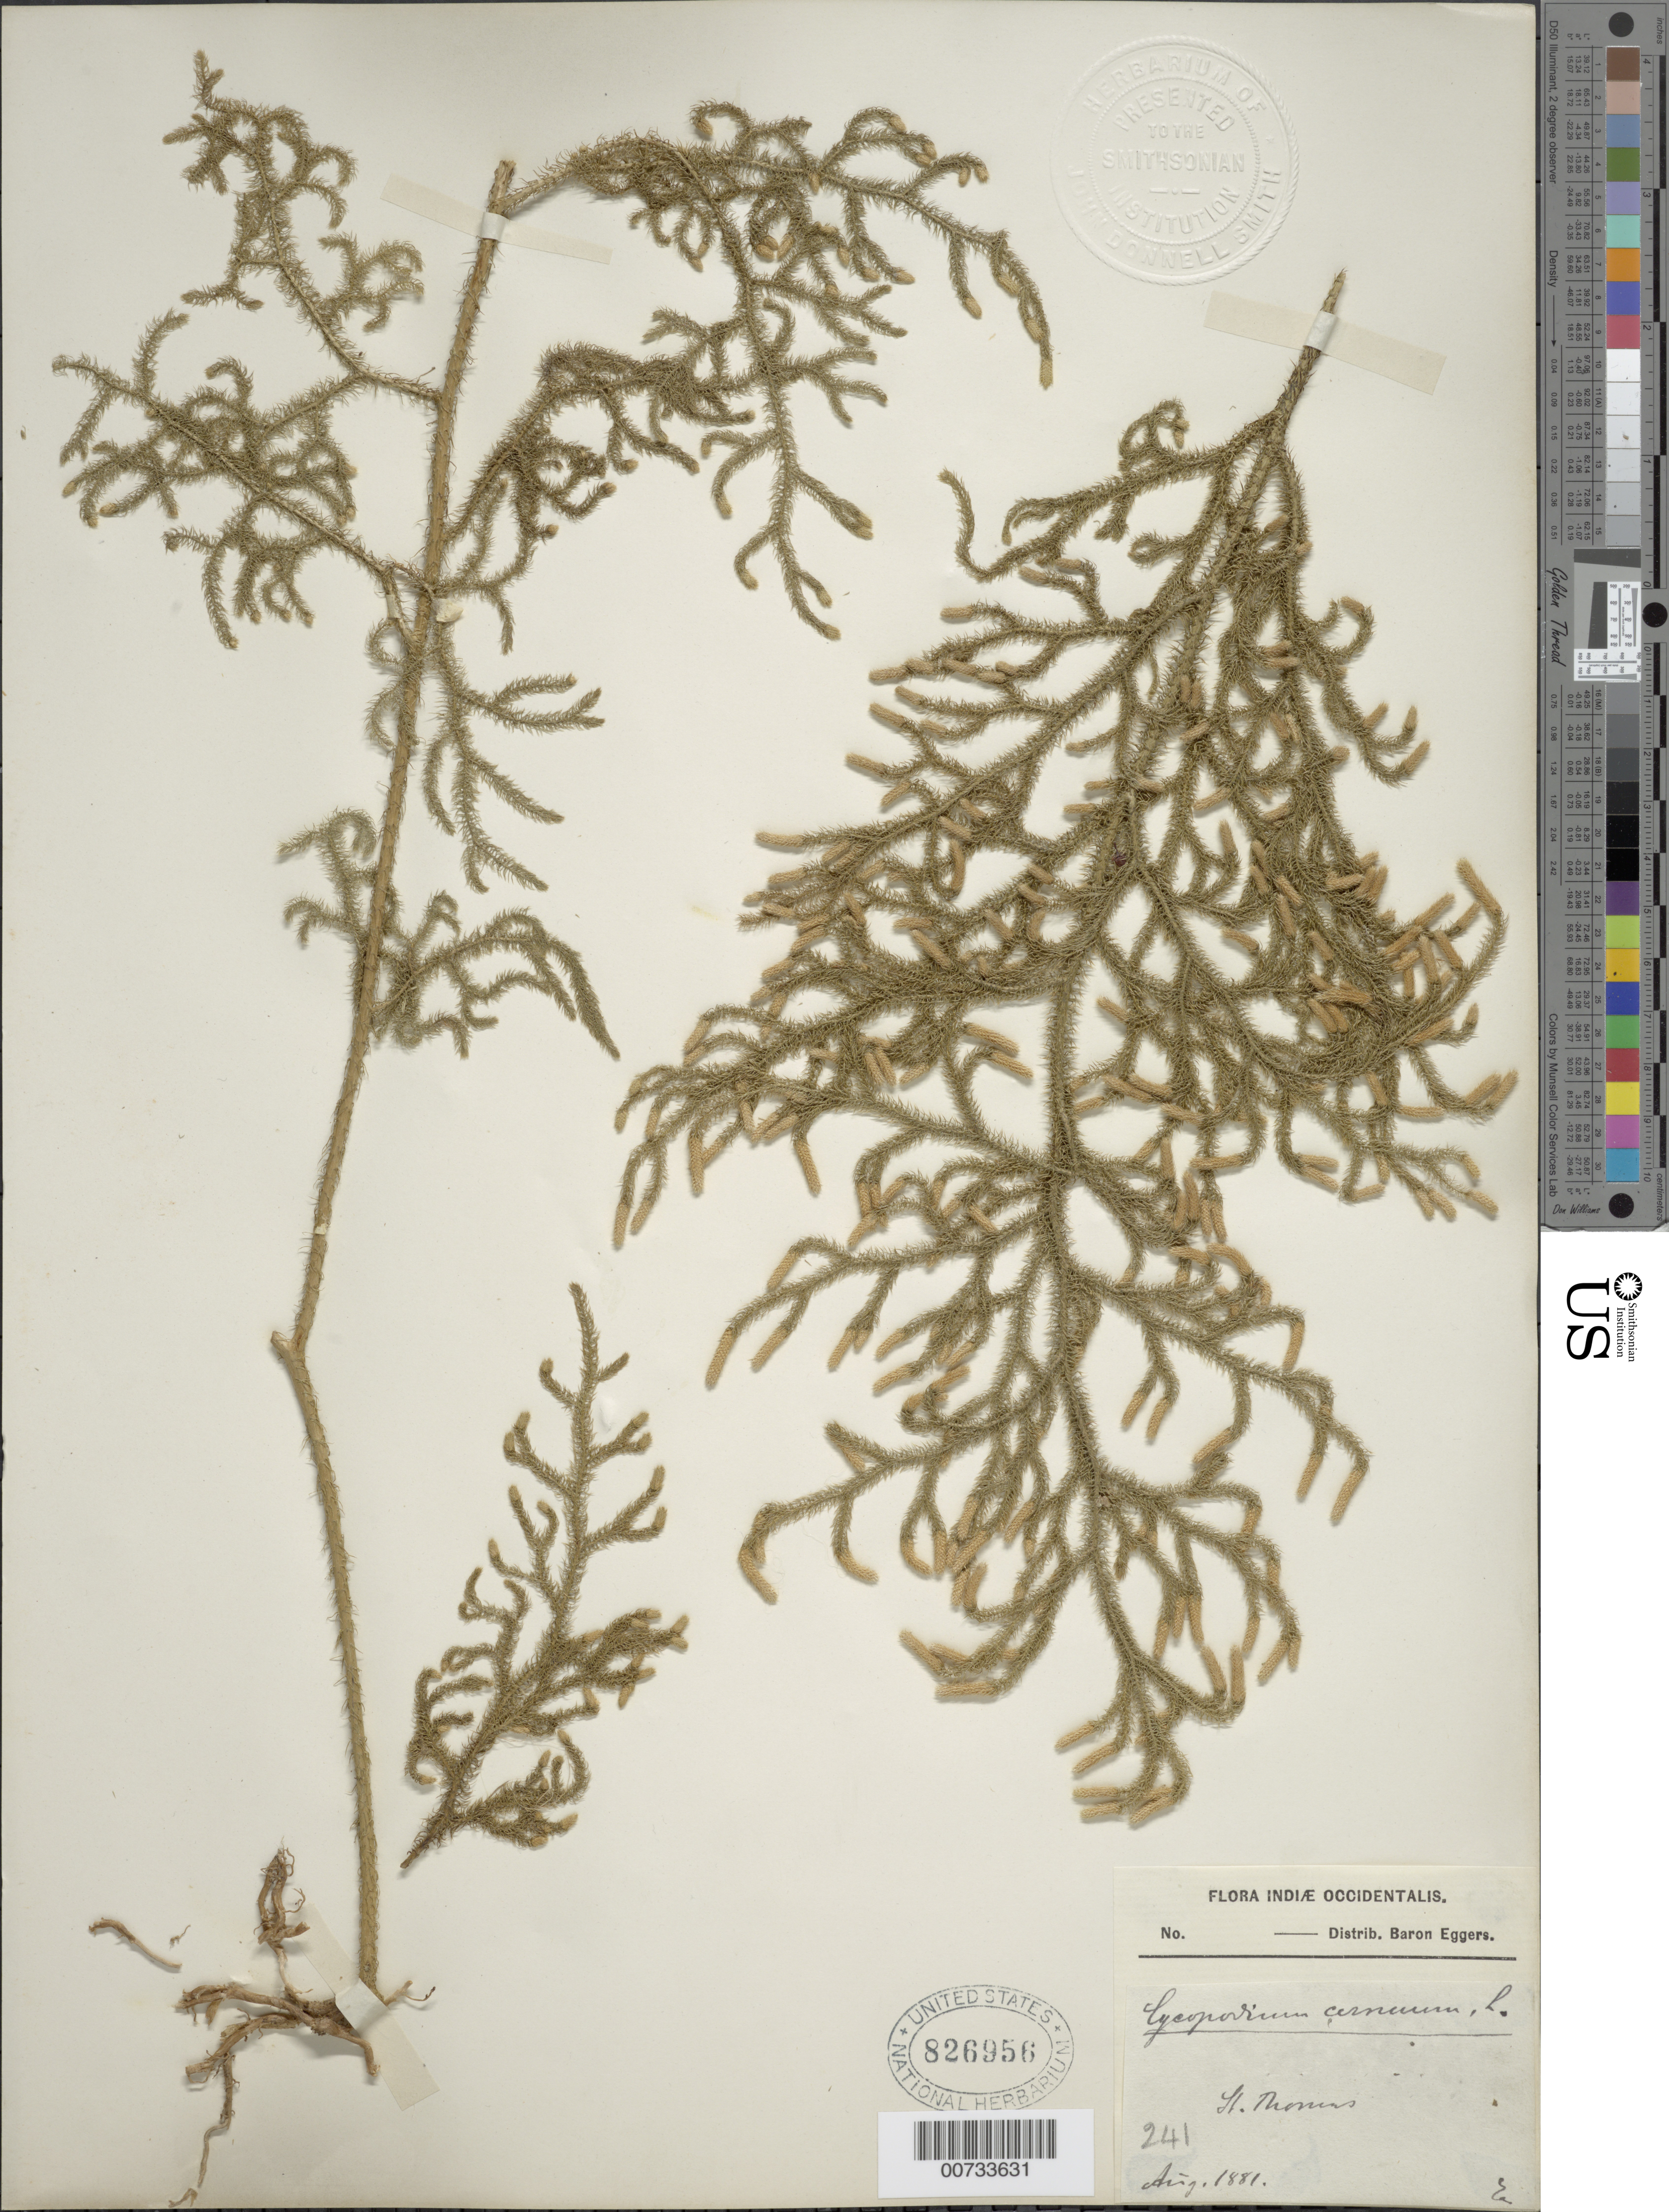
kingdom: Plantae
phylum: Tracheophyta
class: Lycopodiopsida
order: Lycopodiales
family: Lycopodiaceae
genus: Palhinhaea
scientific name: Palhinhaea cernua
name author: (L.) Vasc. & Franco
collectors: H. F. A. von Eggers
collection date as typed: Aug 1881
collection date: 1881-08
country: U.S. Virgin Islands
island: St. Thomas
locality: St. Thomas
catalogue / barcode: US 826956